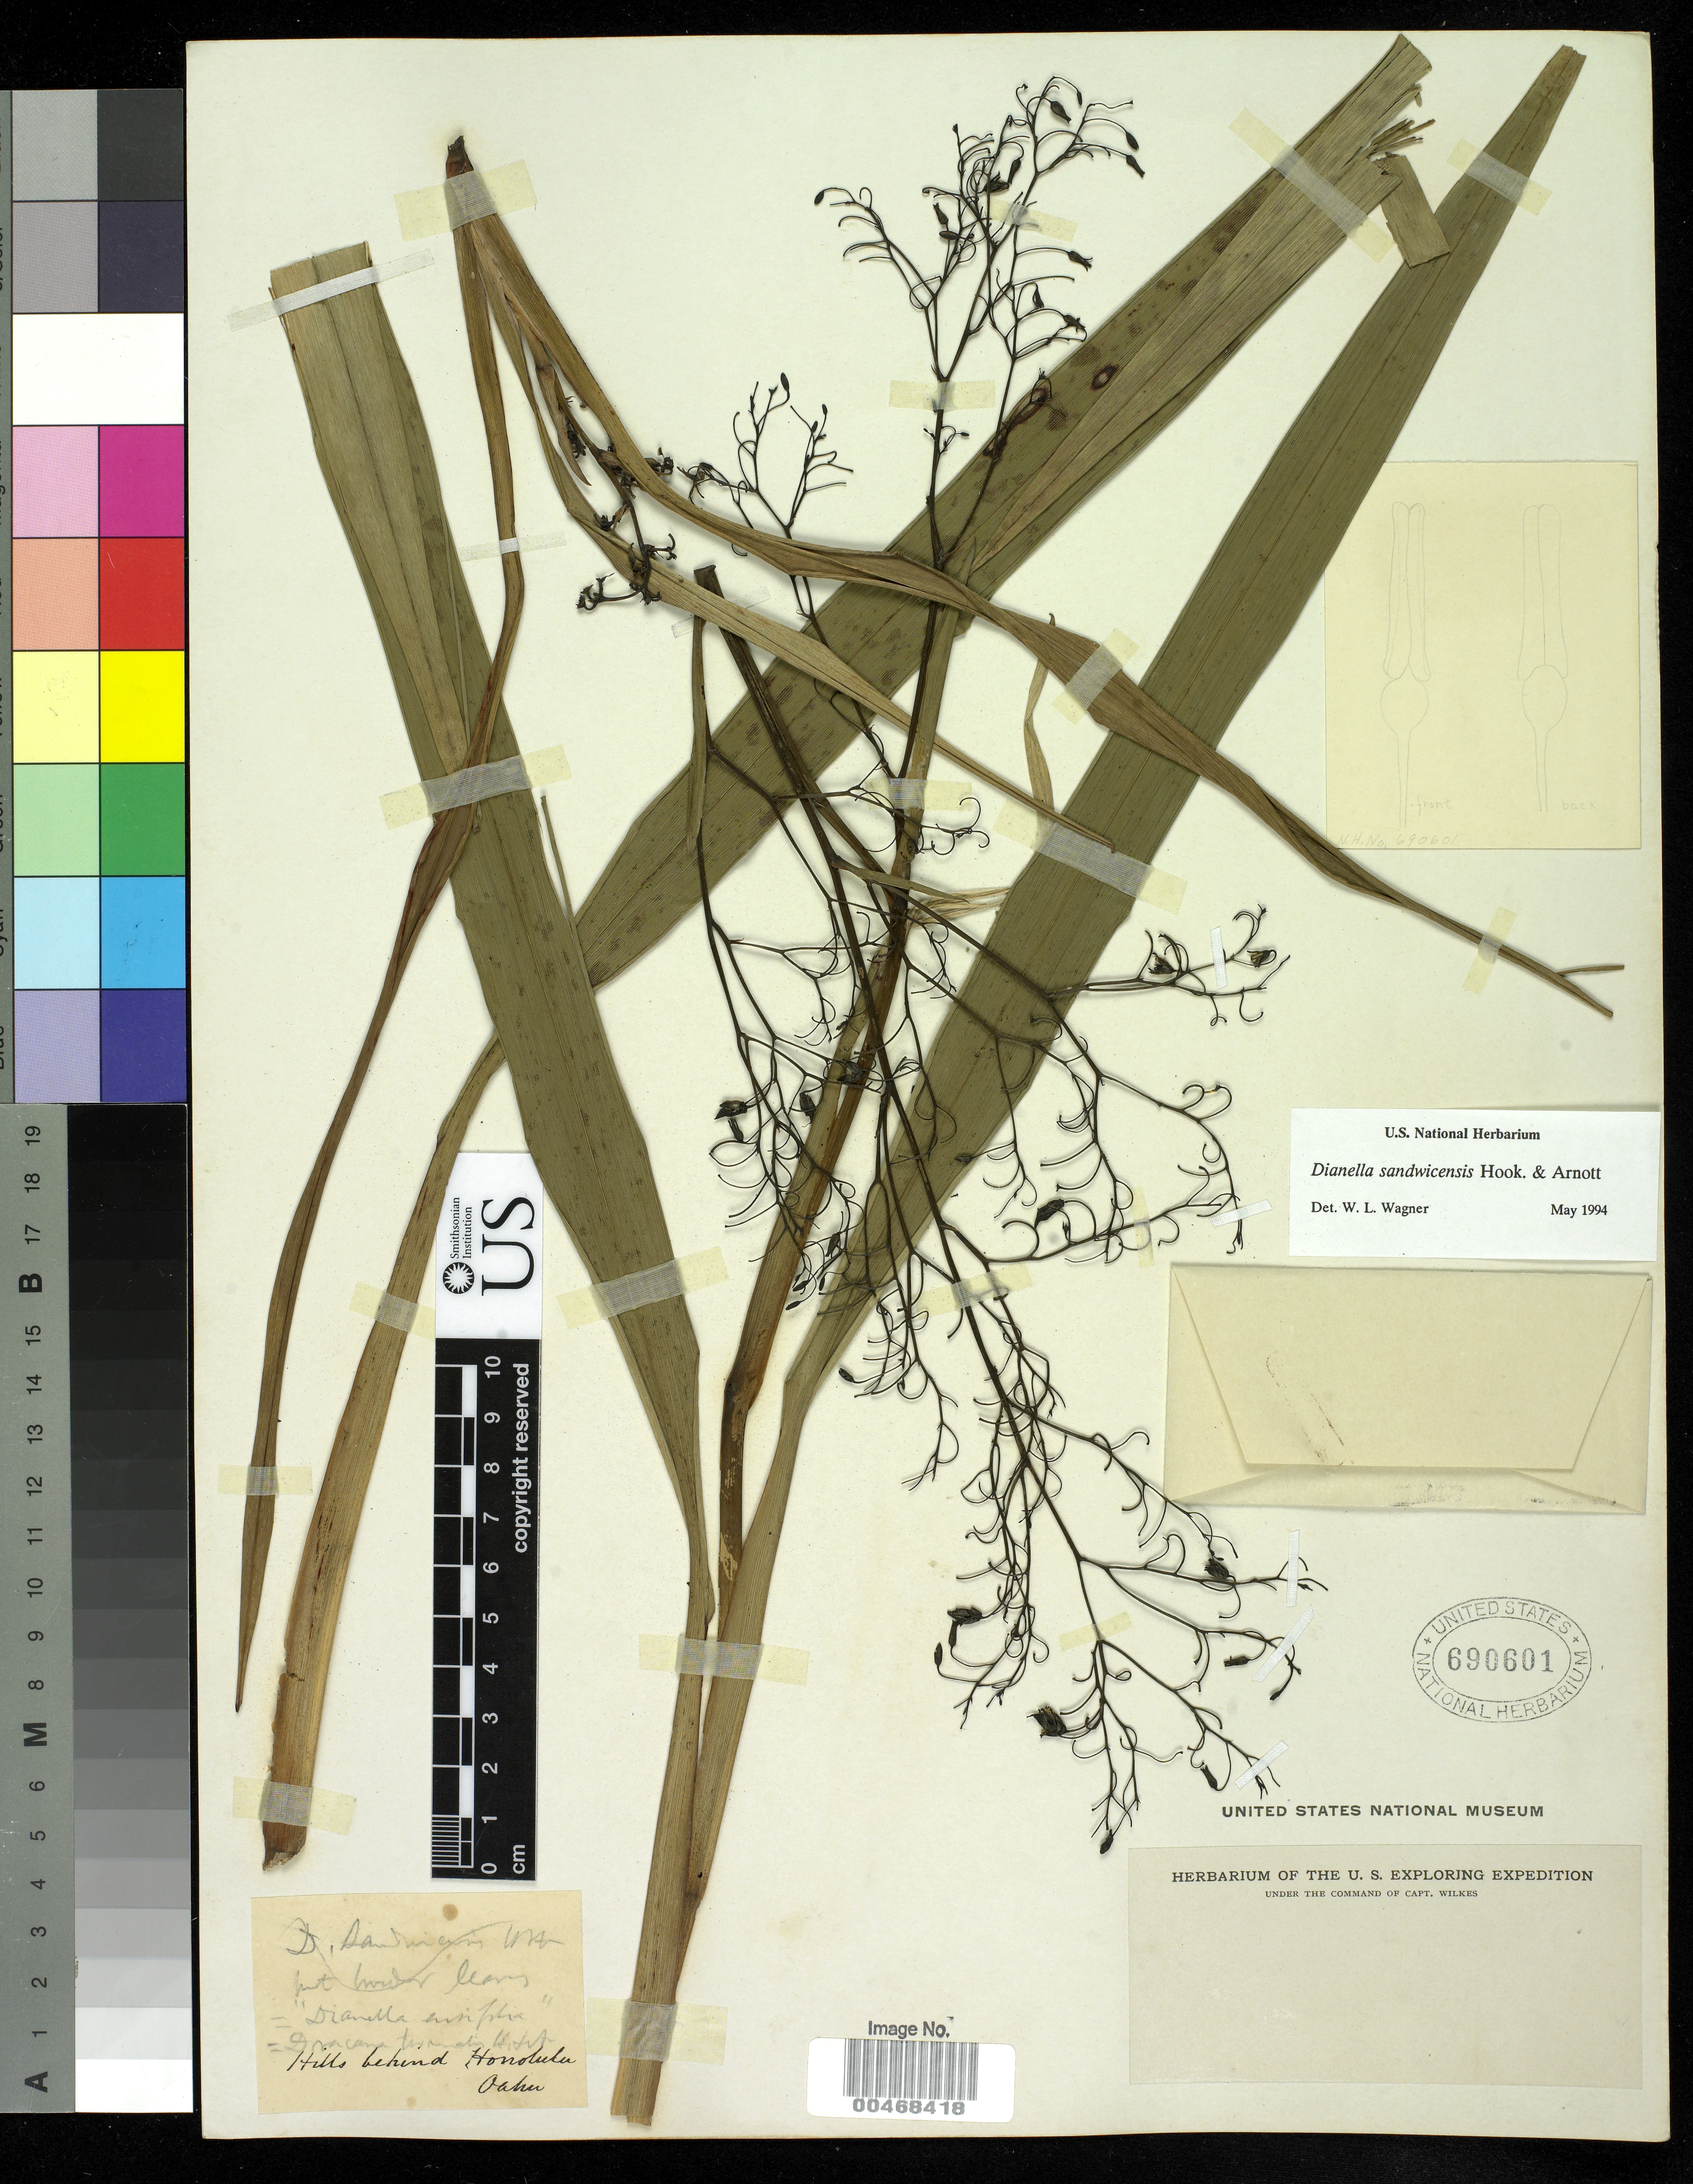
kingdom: Plantae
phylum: Tracheophyta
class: Liliopsida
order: Asparagales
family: Asphodelaceae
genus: Dianella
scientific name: Dianella sandwicensis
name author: Hook. & Arn.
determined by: Wagner, W. L., (BOT), Smithsonian Institution - National Museum of Natural History (UNITED STATES)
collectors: Wilkes Explor. Exped.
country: United States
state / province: Hawaii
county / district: Honolulu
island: Oahu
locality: Hills behind Honolulu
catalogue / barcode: US 690601